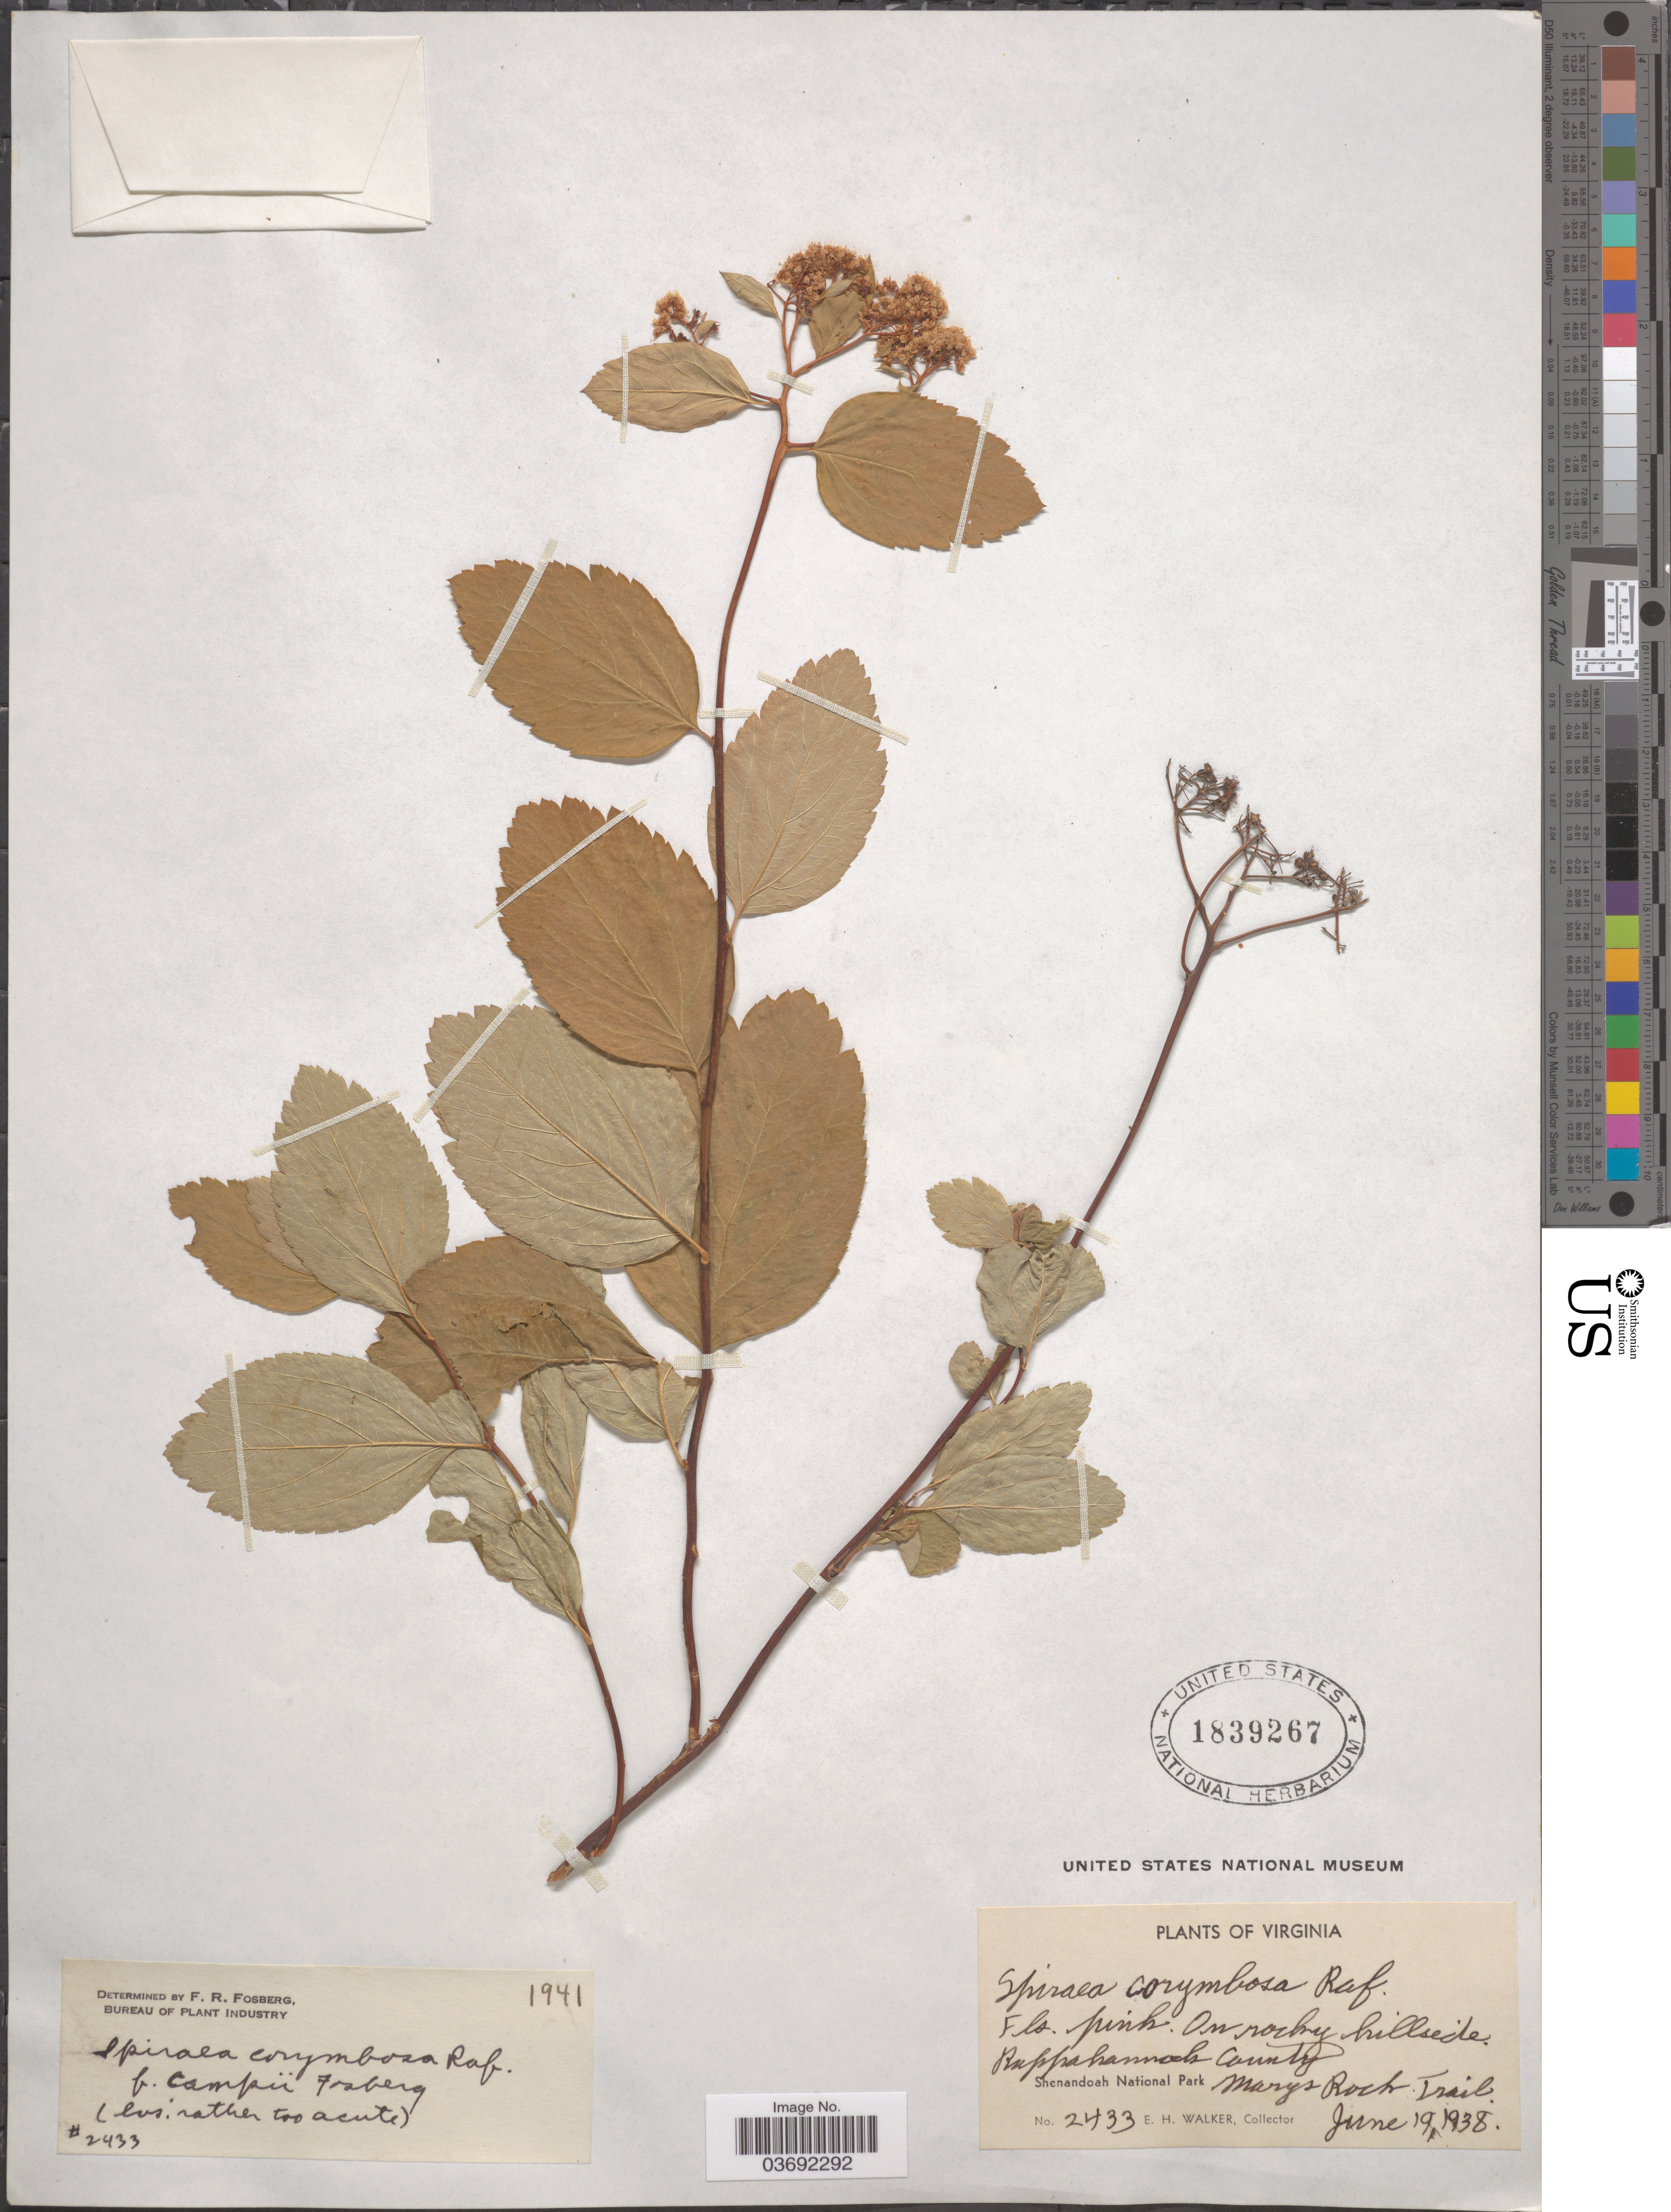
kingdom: Plantae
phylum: Tracheophyta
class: Magnoliopsida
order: Rosales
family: Rosaceae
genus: Spiraea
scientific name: Spiraea corymbosa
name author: Raf.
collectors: E. H. Walker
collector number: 2433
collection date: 1938-06-19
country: United States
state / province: Virginia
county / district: Rappahannock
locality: Shenandoah National Park. Marys Rock Trail.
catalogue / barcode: US 1839267